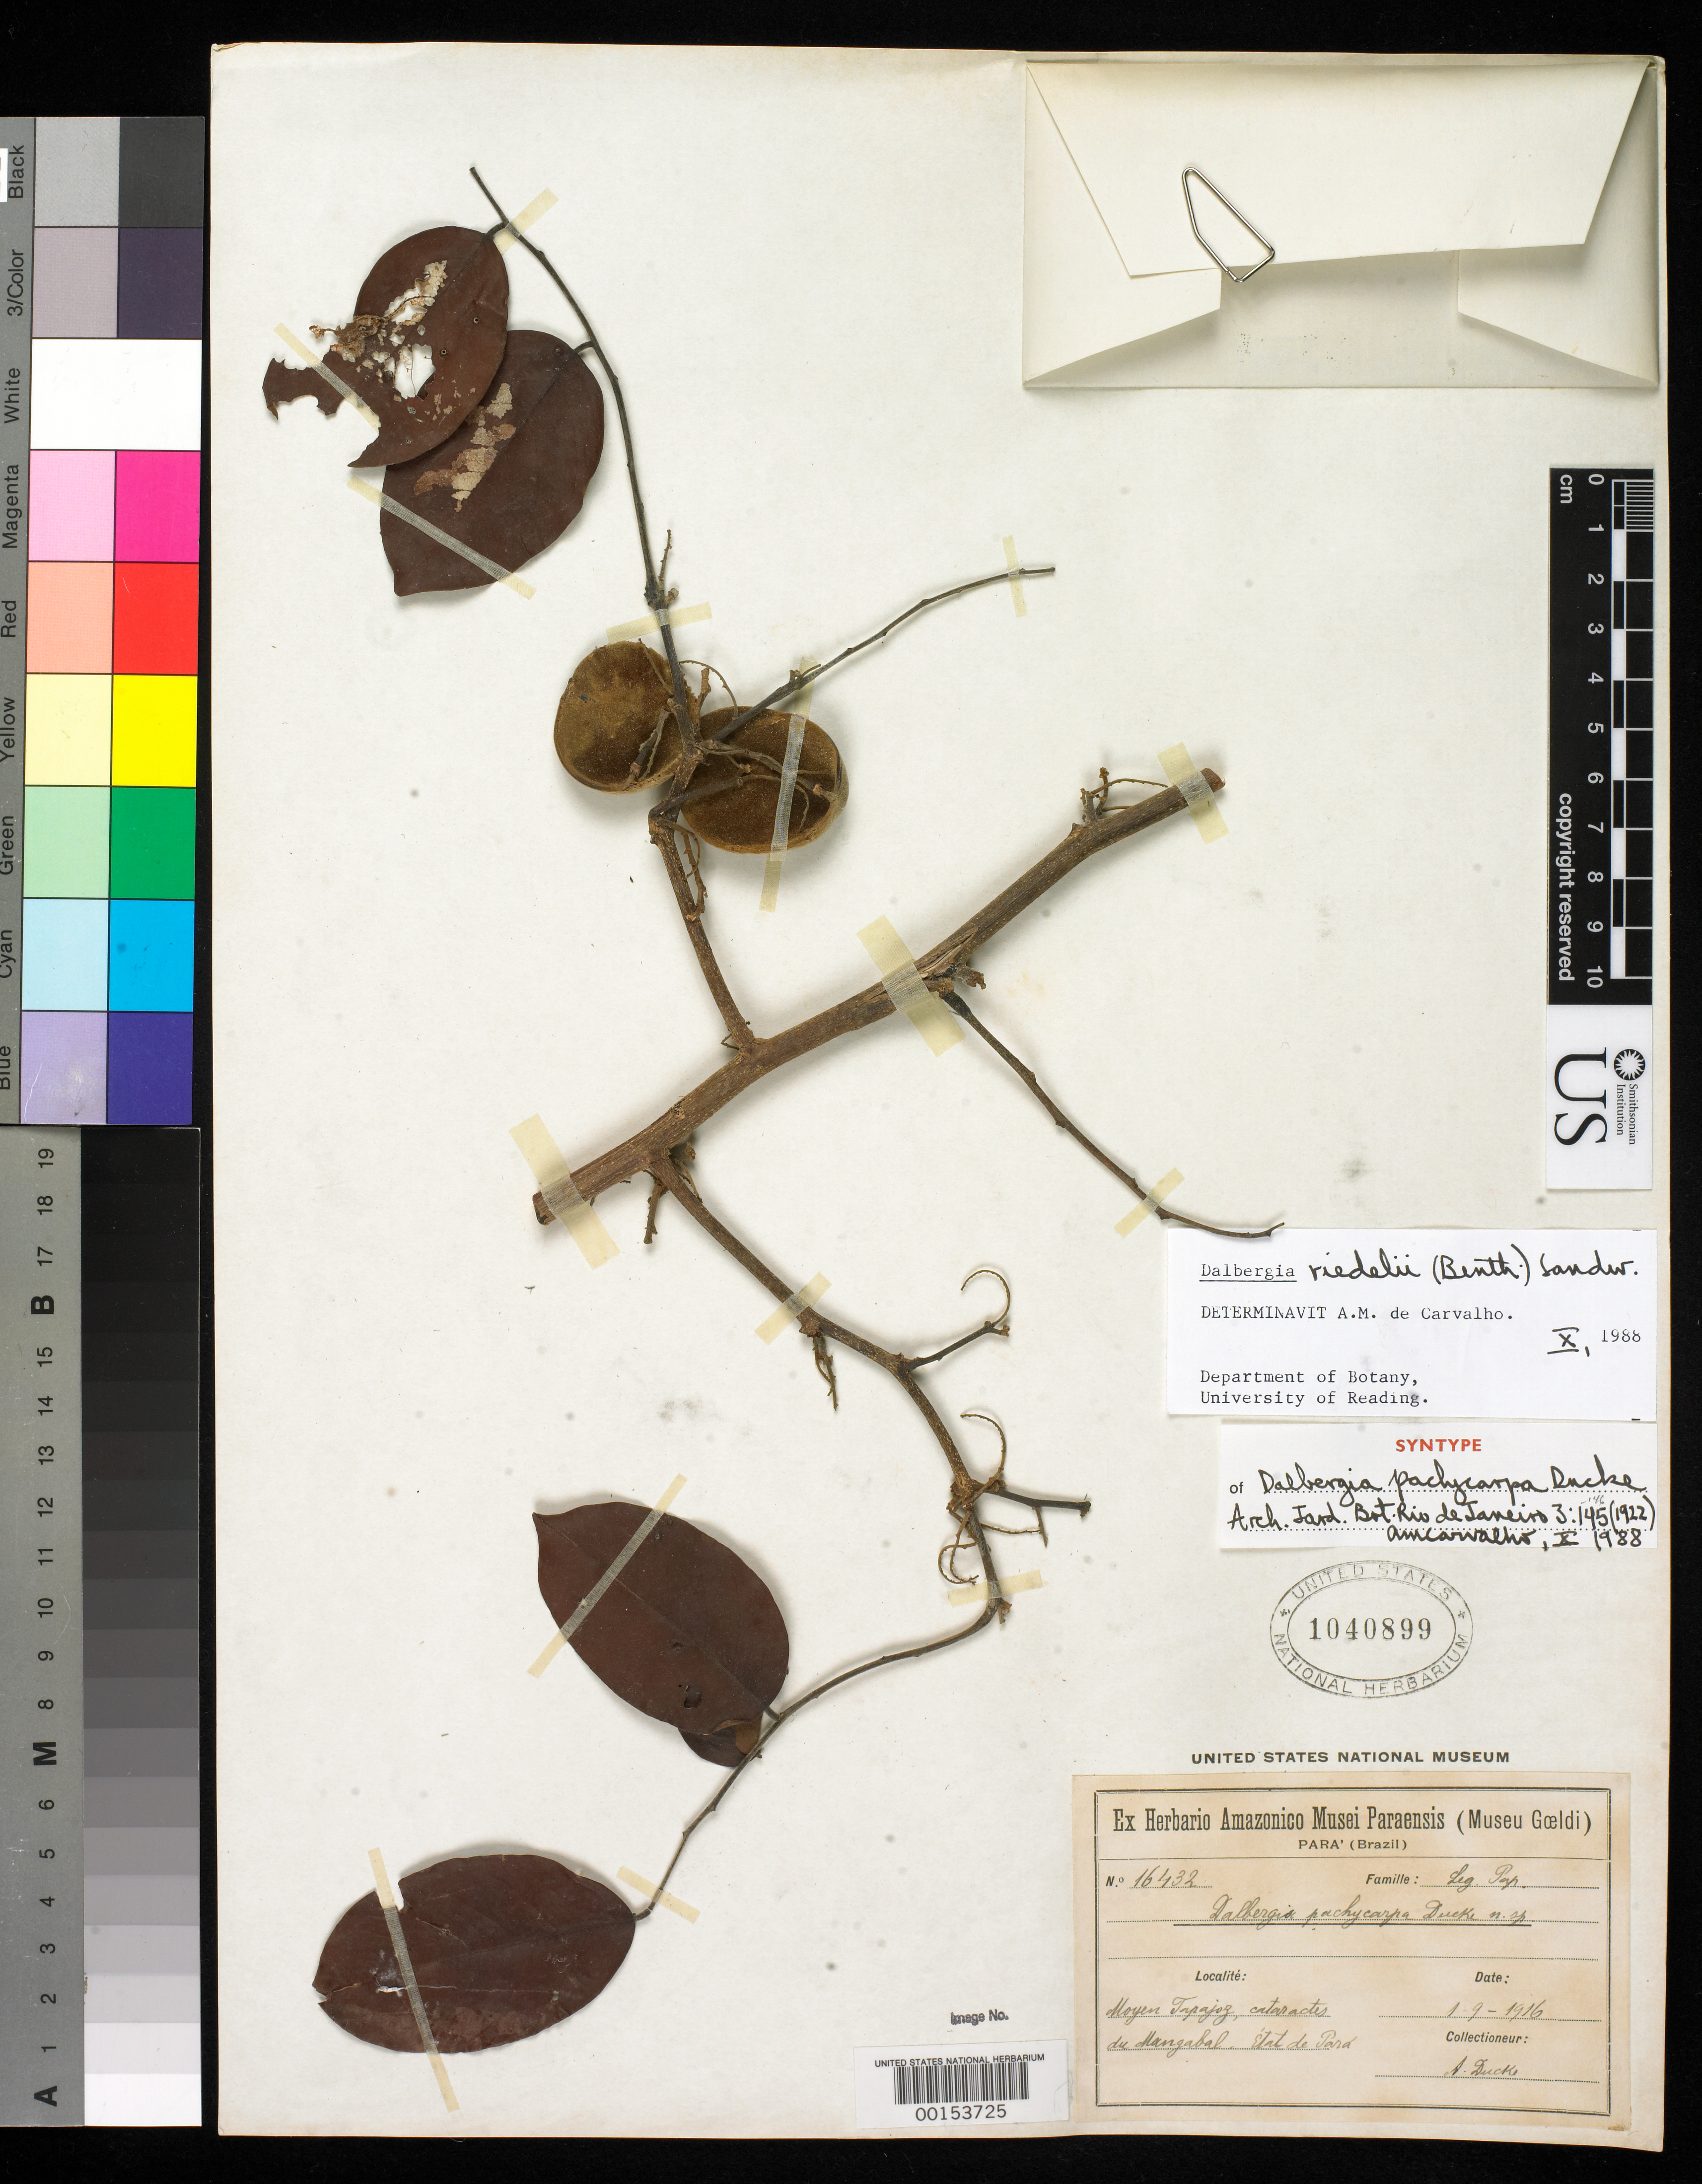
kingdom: Plantae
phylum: Tracheophyta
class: Magnoliopsida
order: Fabales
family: Fabaceae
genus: Dalbergia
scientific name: Dalbergia pachycarpa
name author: Ducke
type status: Isosyntype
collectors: A. Ducke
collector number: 16432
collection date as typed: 01 Sep 1916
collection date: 1916-09-01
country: Brazil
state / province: Pará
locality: Moyen Tapajoz, Mangabal waterfalls.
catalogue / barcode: US 1040899